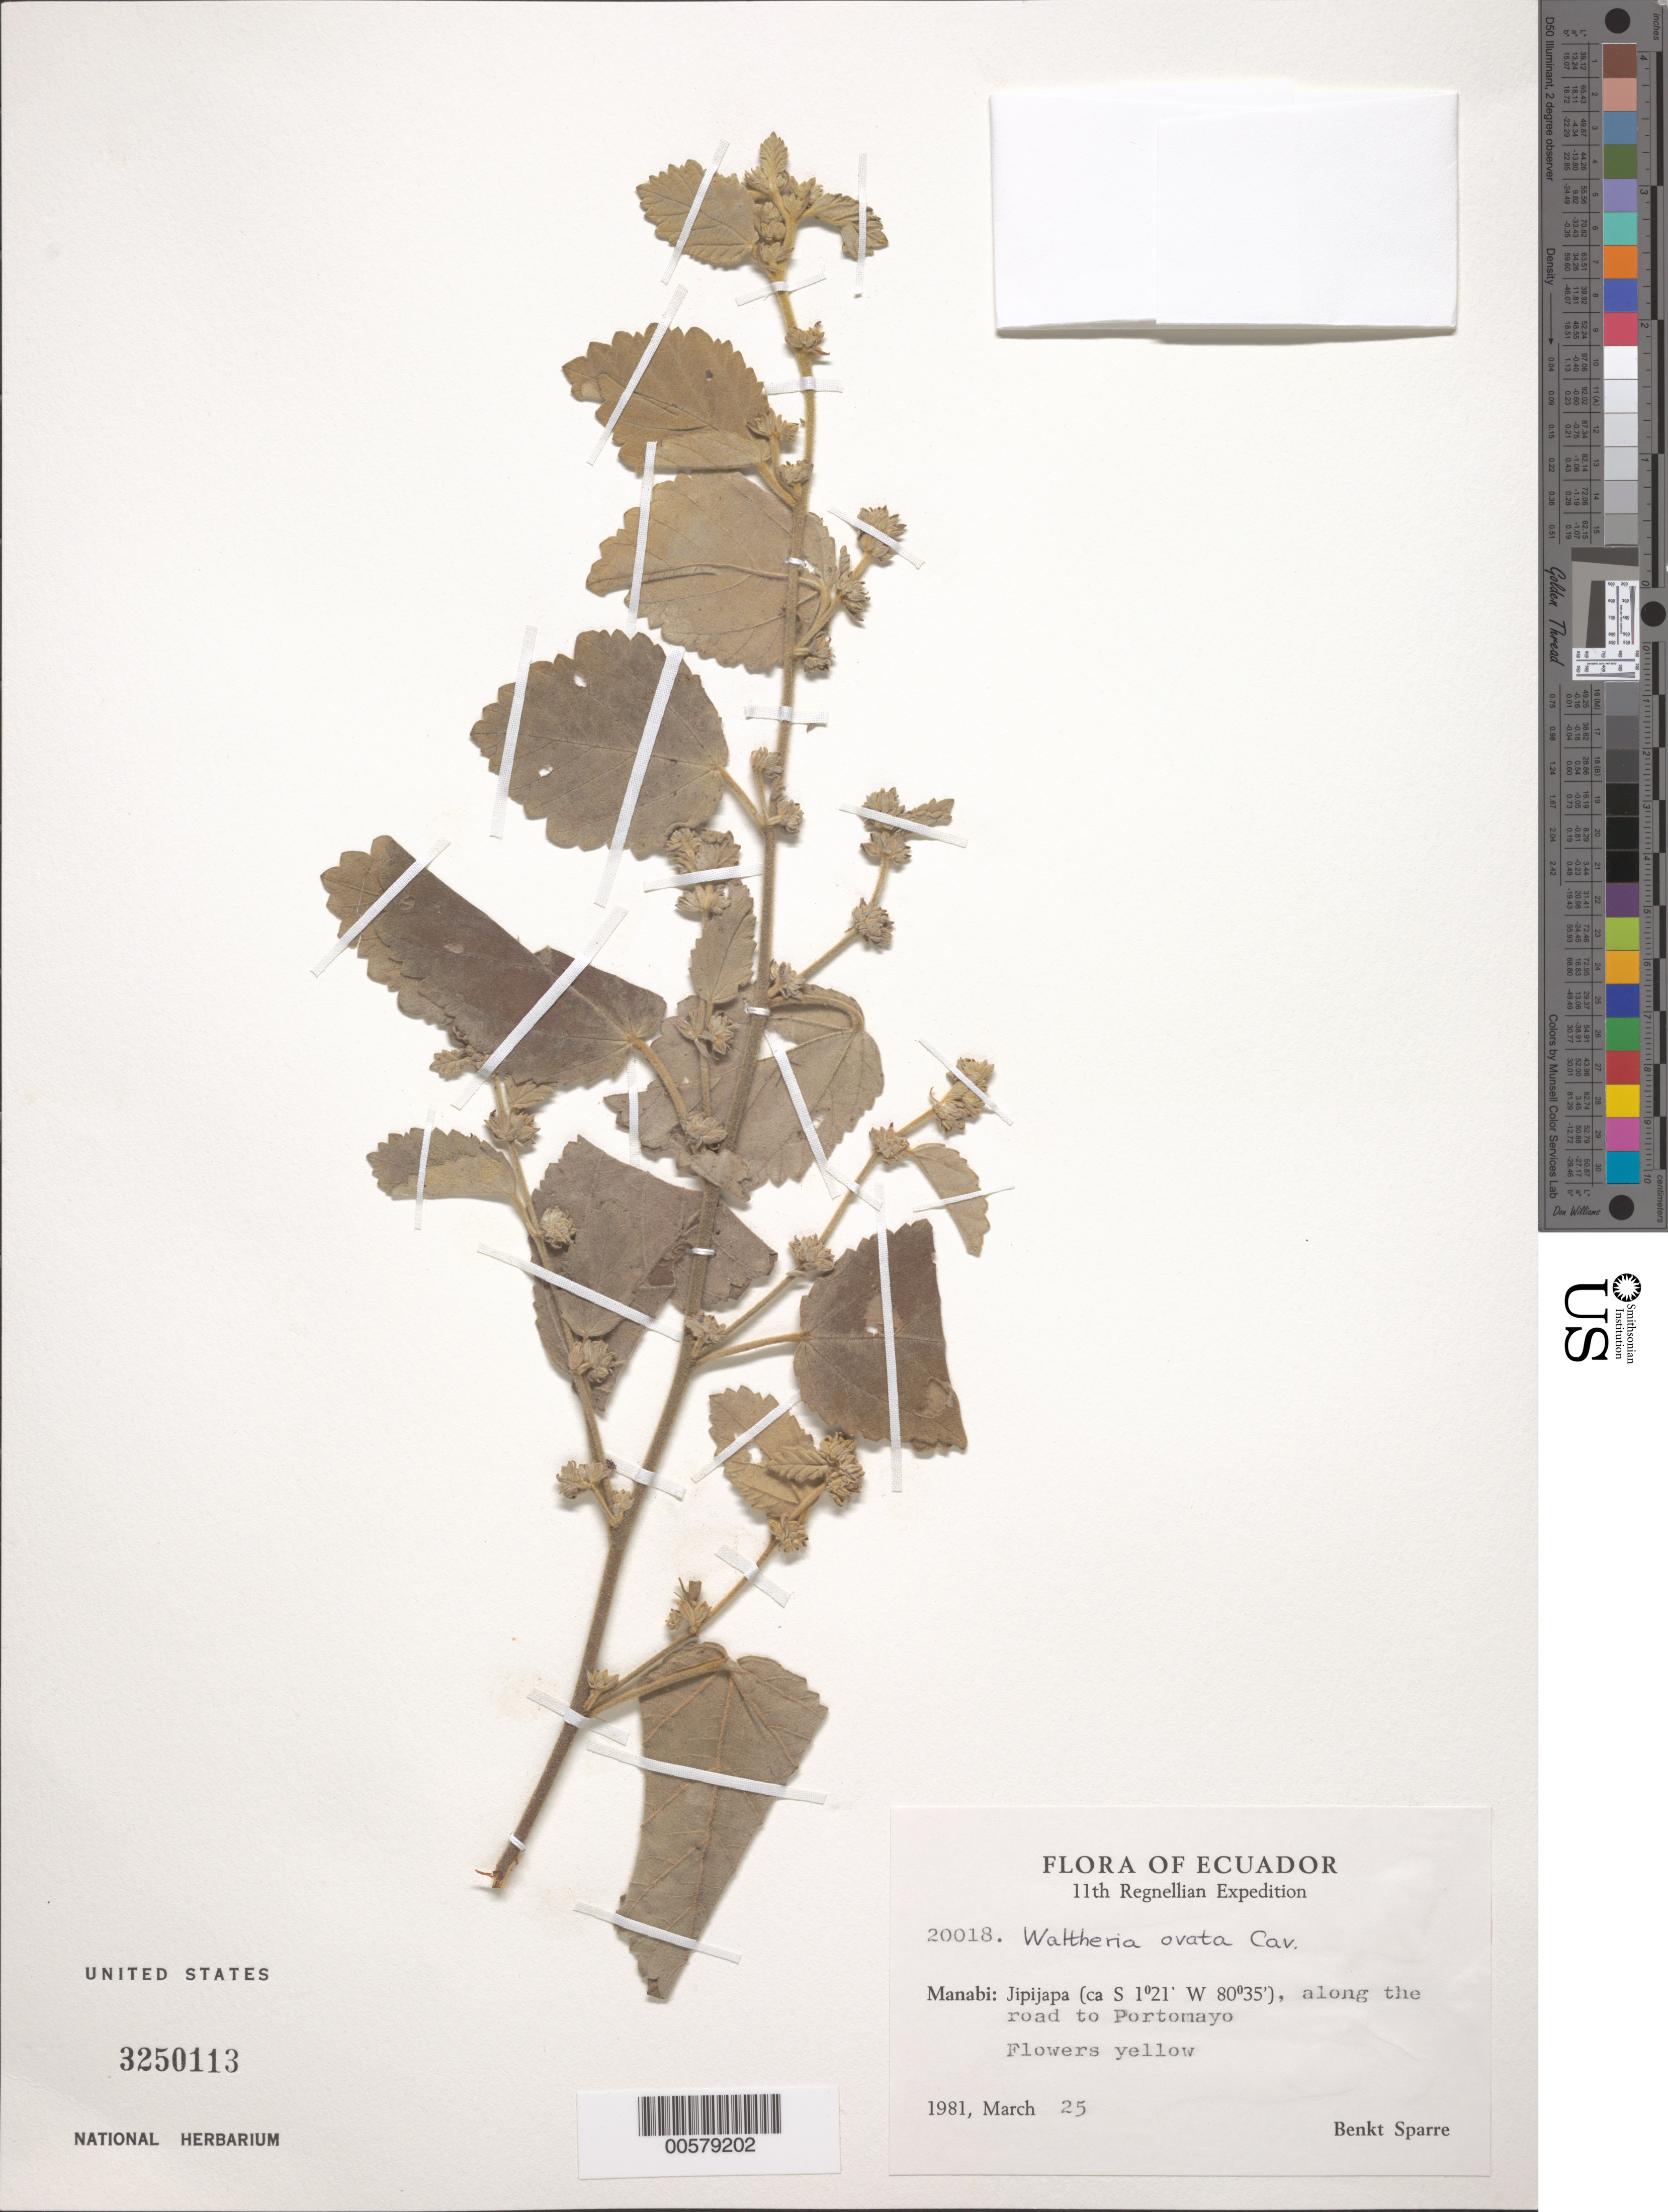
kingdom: Plantae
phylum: Tracheophyta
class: Magnoliopsida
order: Malvales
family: Malvaceae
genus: Waltheria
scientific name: Waltheria ovata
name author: Cav.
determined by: Dorr, L. J., (BOT), Smithsonian Institution - National Museum of Natural History (UNITED STATES)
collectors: B. Sparre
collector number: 20018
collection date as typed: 25 Mar 1981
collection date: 1981-03-25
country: Ecuador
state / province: Manabí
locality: Jipijapa, along the road to Portomayo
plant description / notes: NY, S, US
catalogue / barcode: US 3250113